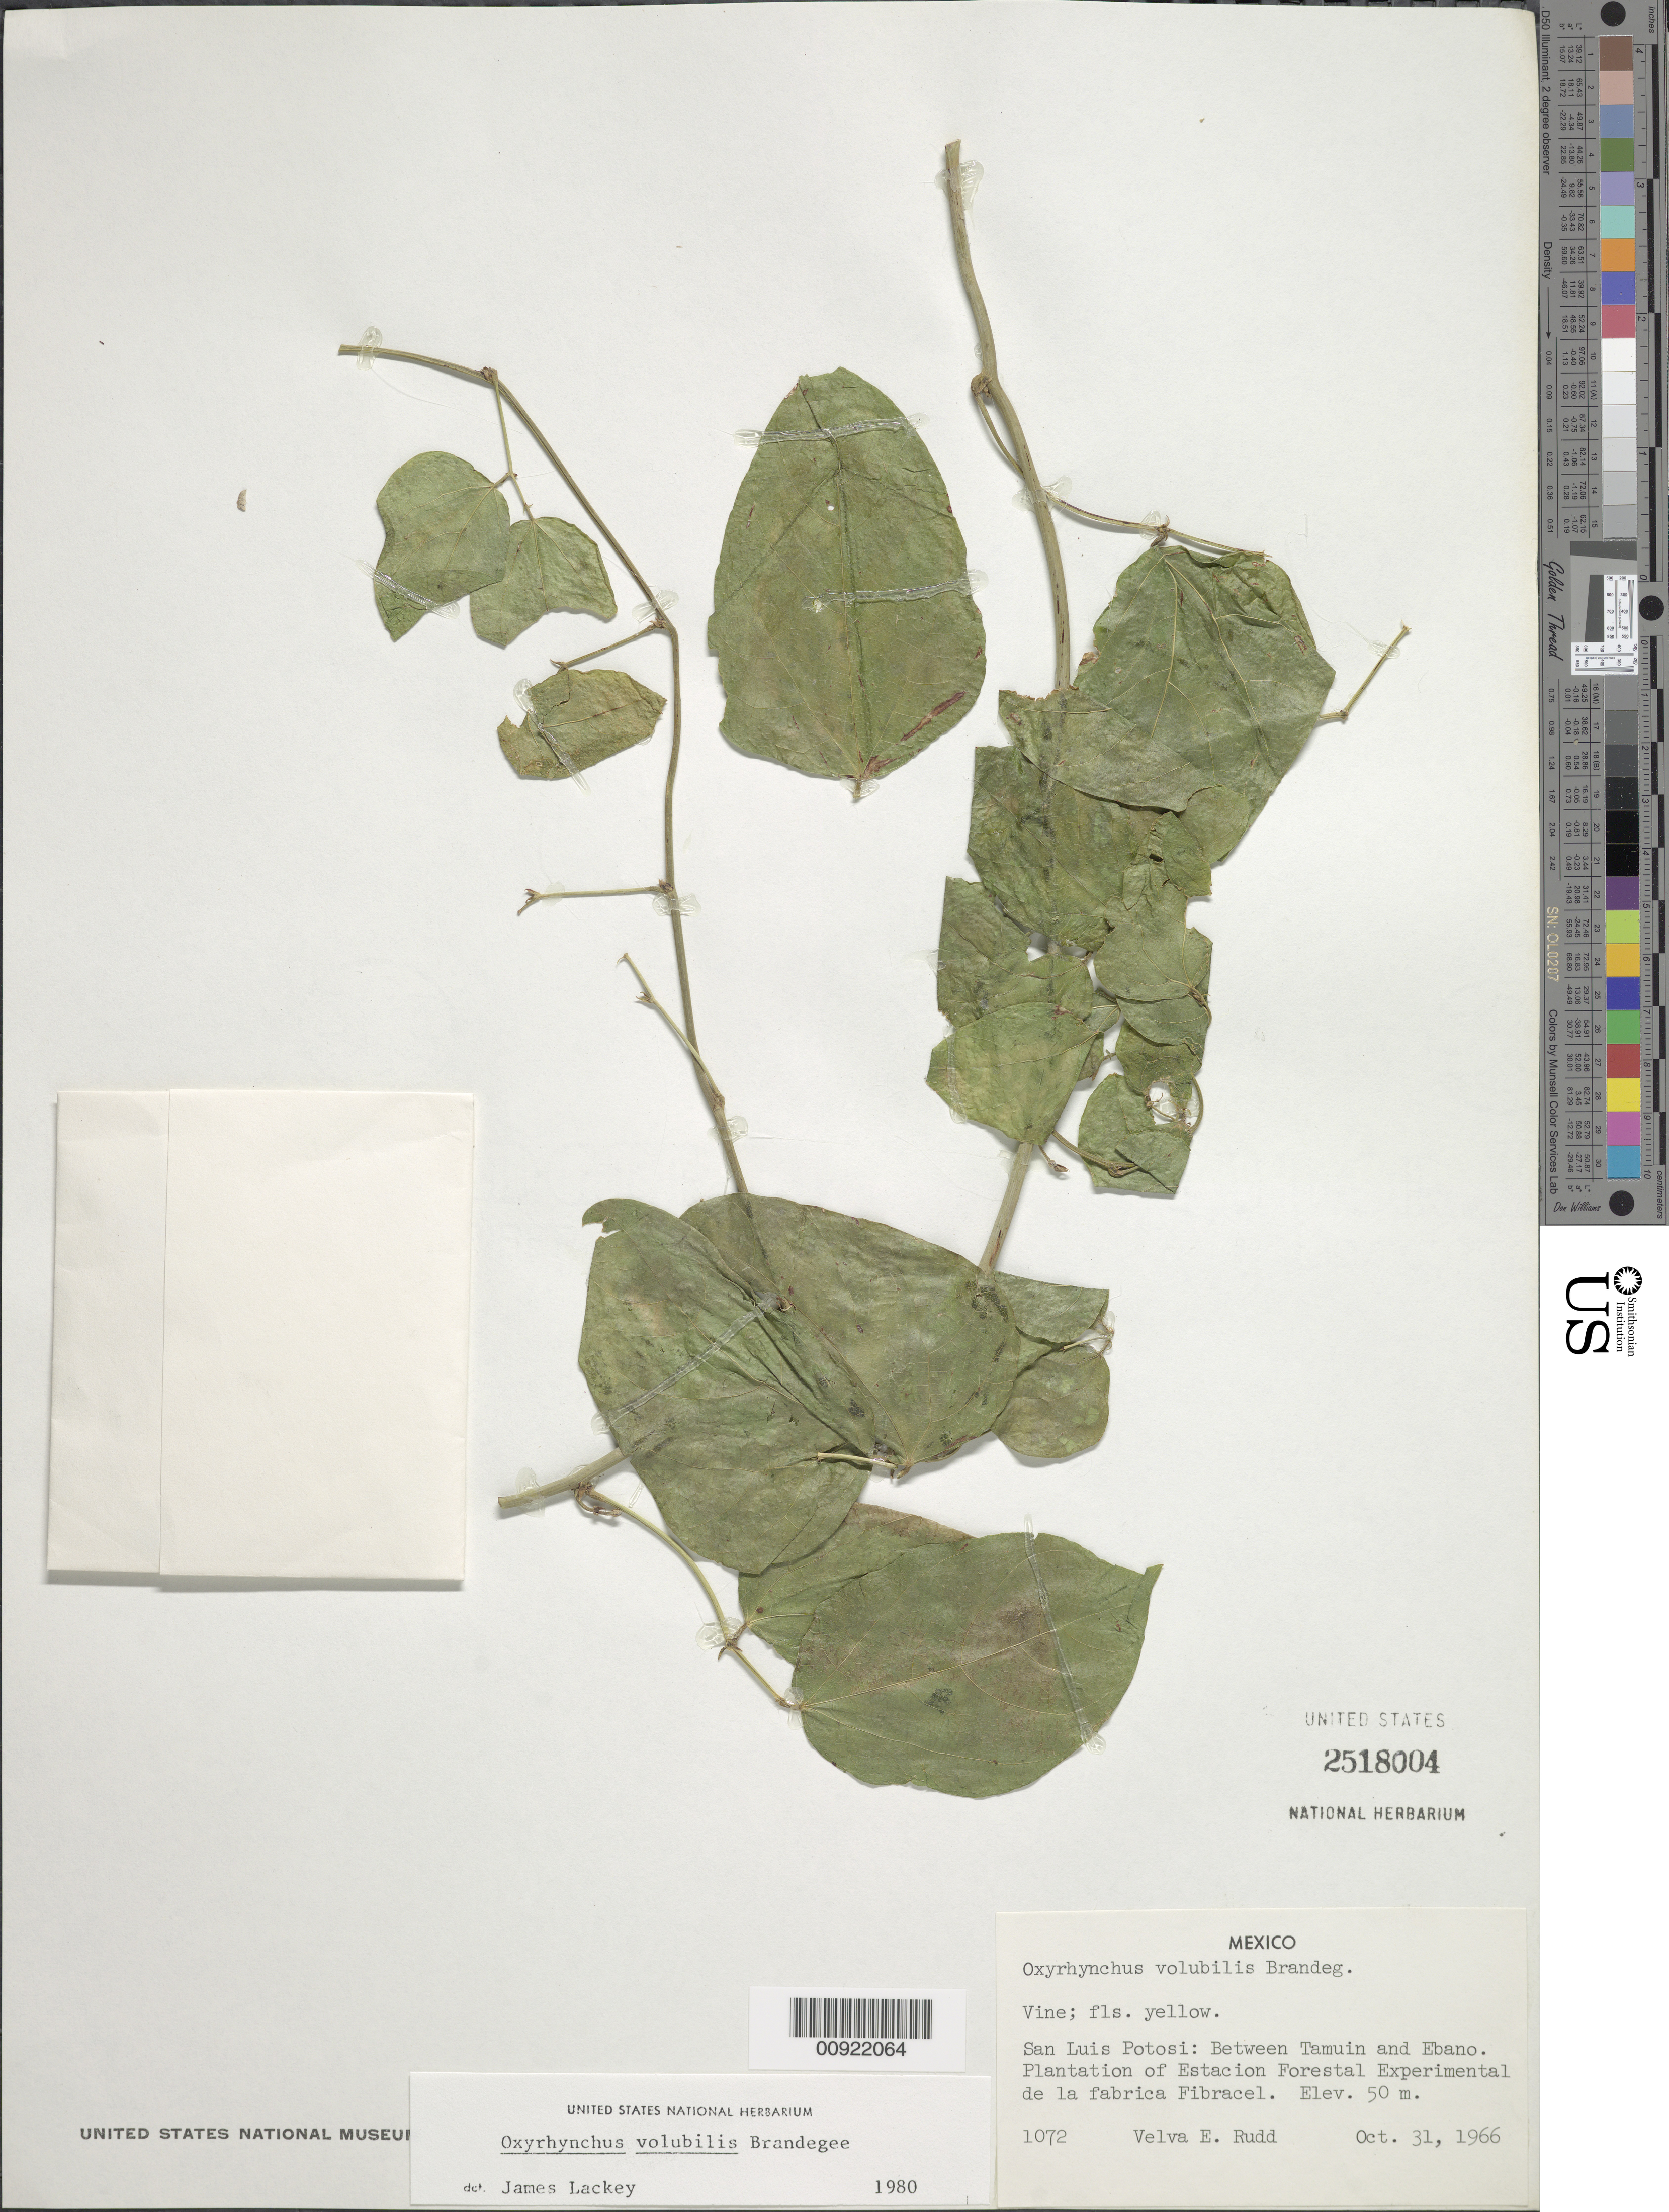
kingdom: Plantae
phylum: Tracheophyta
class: Magnoliopsida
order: Fabales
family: Fabaceae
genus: Oxyrhynchus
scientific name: Oxyrhynchus volubilis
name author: Brandegee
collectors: V. E. Rudd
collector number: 1072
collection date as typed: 31 Oct 1966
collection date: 1966-10-31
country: Mexico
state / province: San Luis Potosí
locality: San Luis Potosí: Between Tamuin and Ebano. Plantation of Estación Forestal Experimental de la fábrica Fibracel.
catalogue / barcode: US 2518004